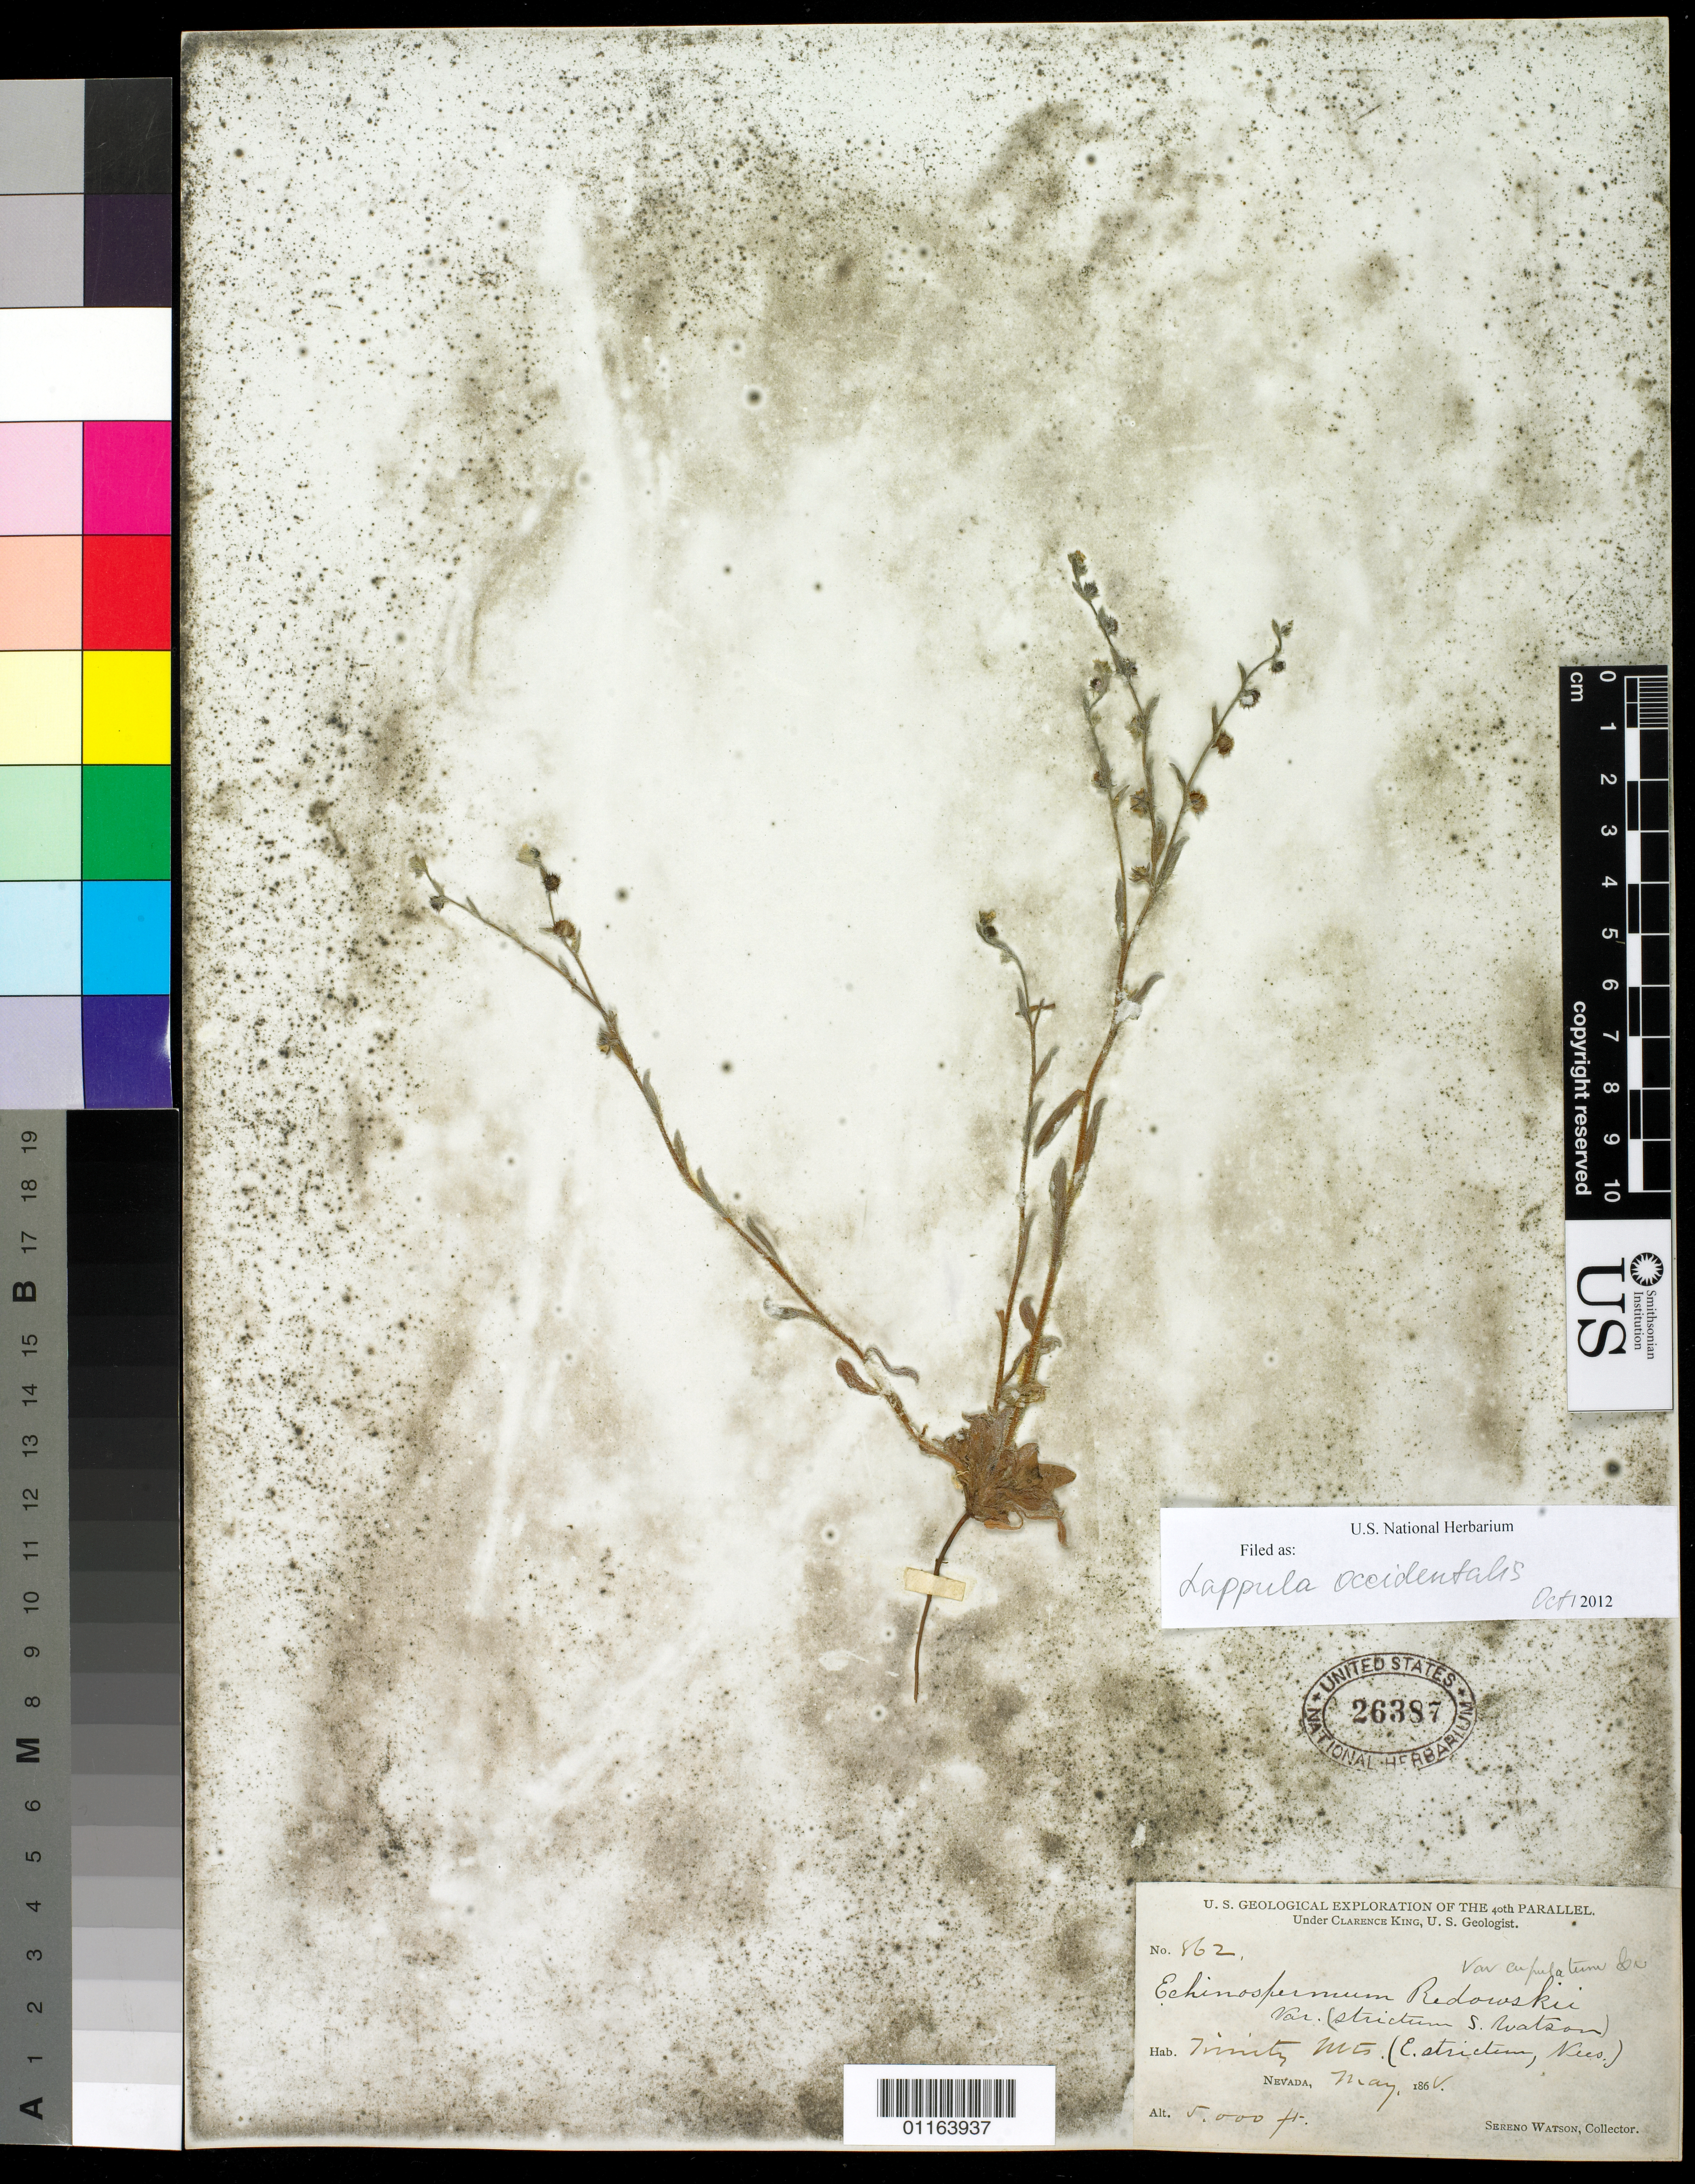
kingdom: Plantae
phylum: Tracheophyta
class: Magnoliopsida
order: Boraginales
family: Boraginaceae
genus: Lappula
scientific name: Lappula occidentalis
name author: (S. Watson) Greene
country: United States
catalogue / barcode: US 26369